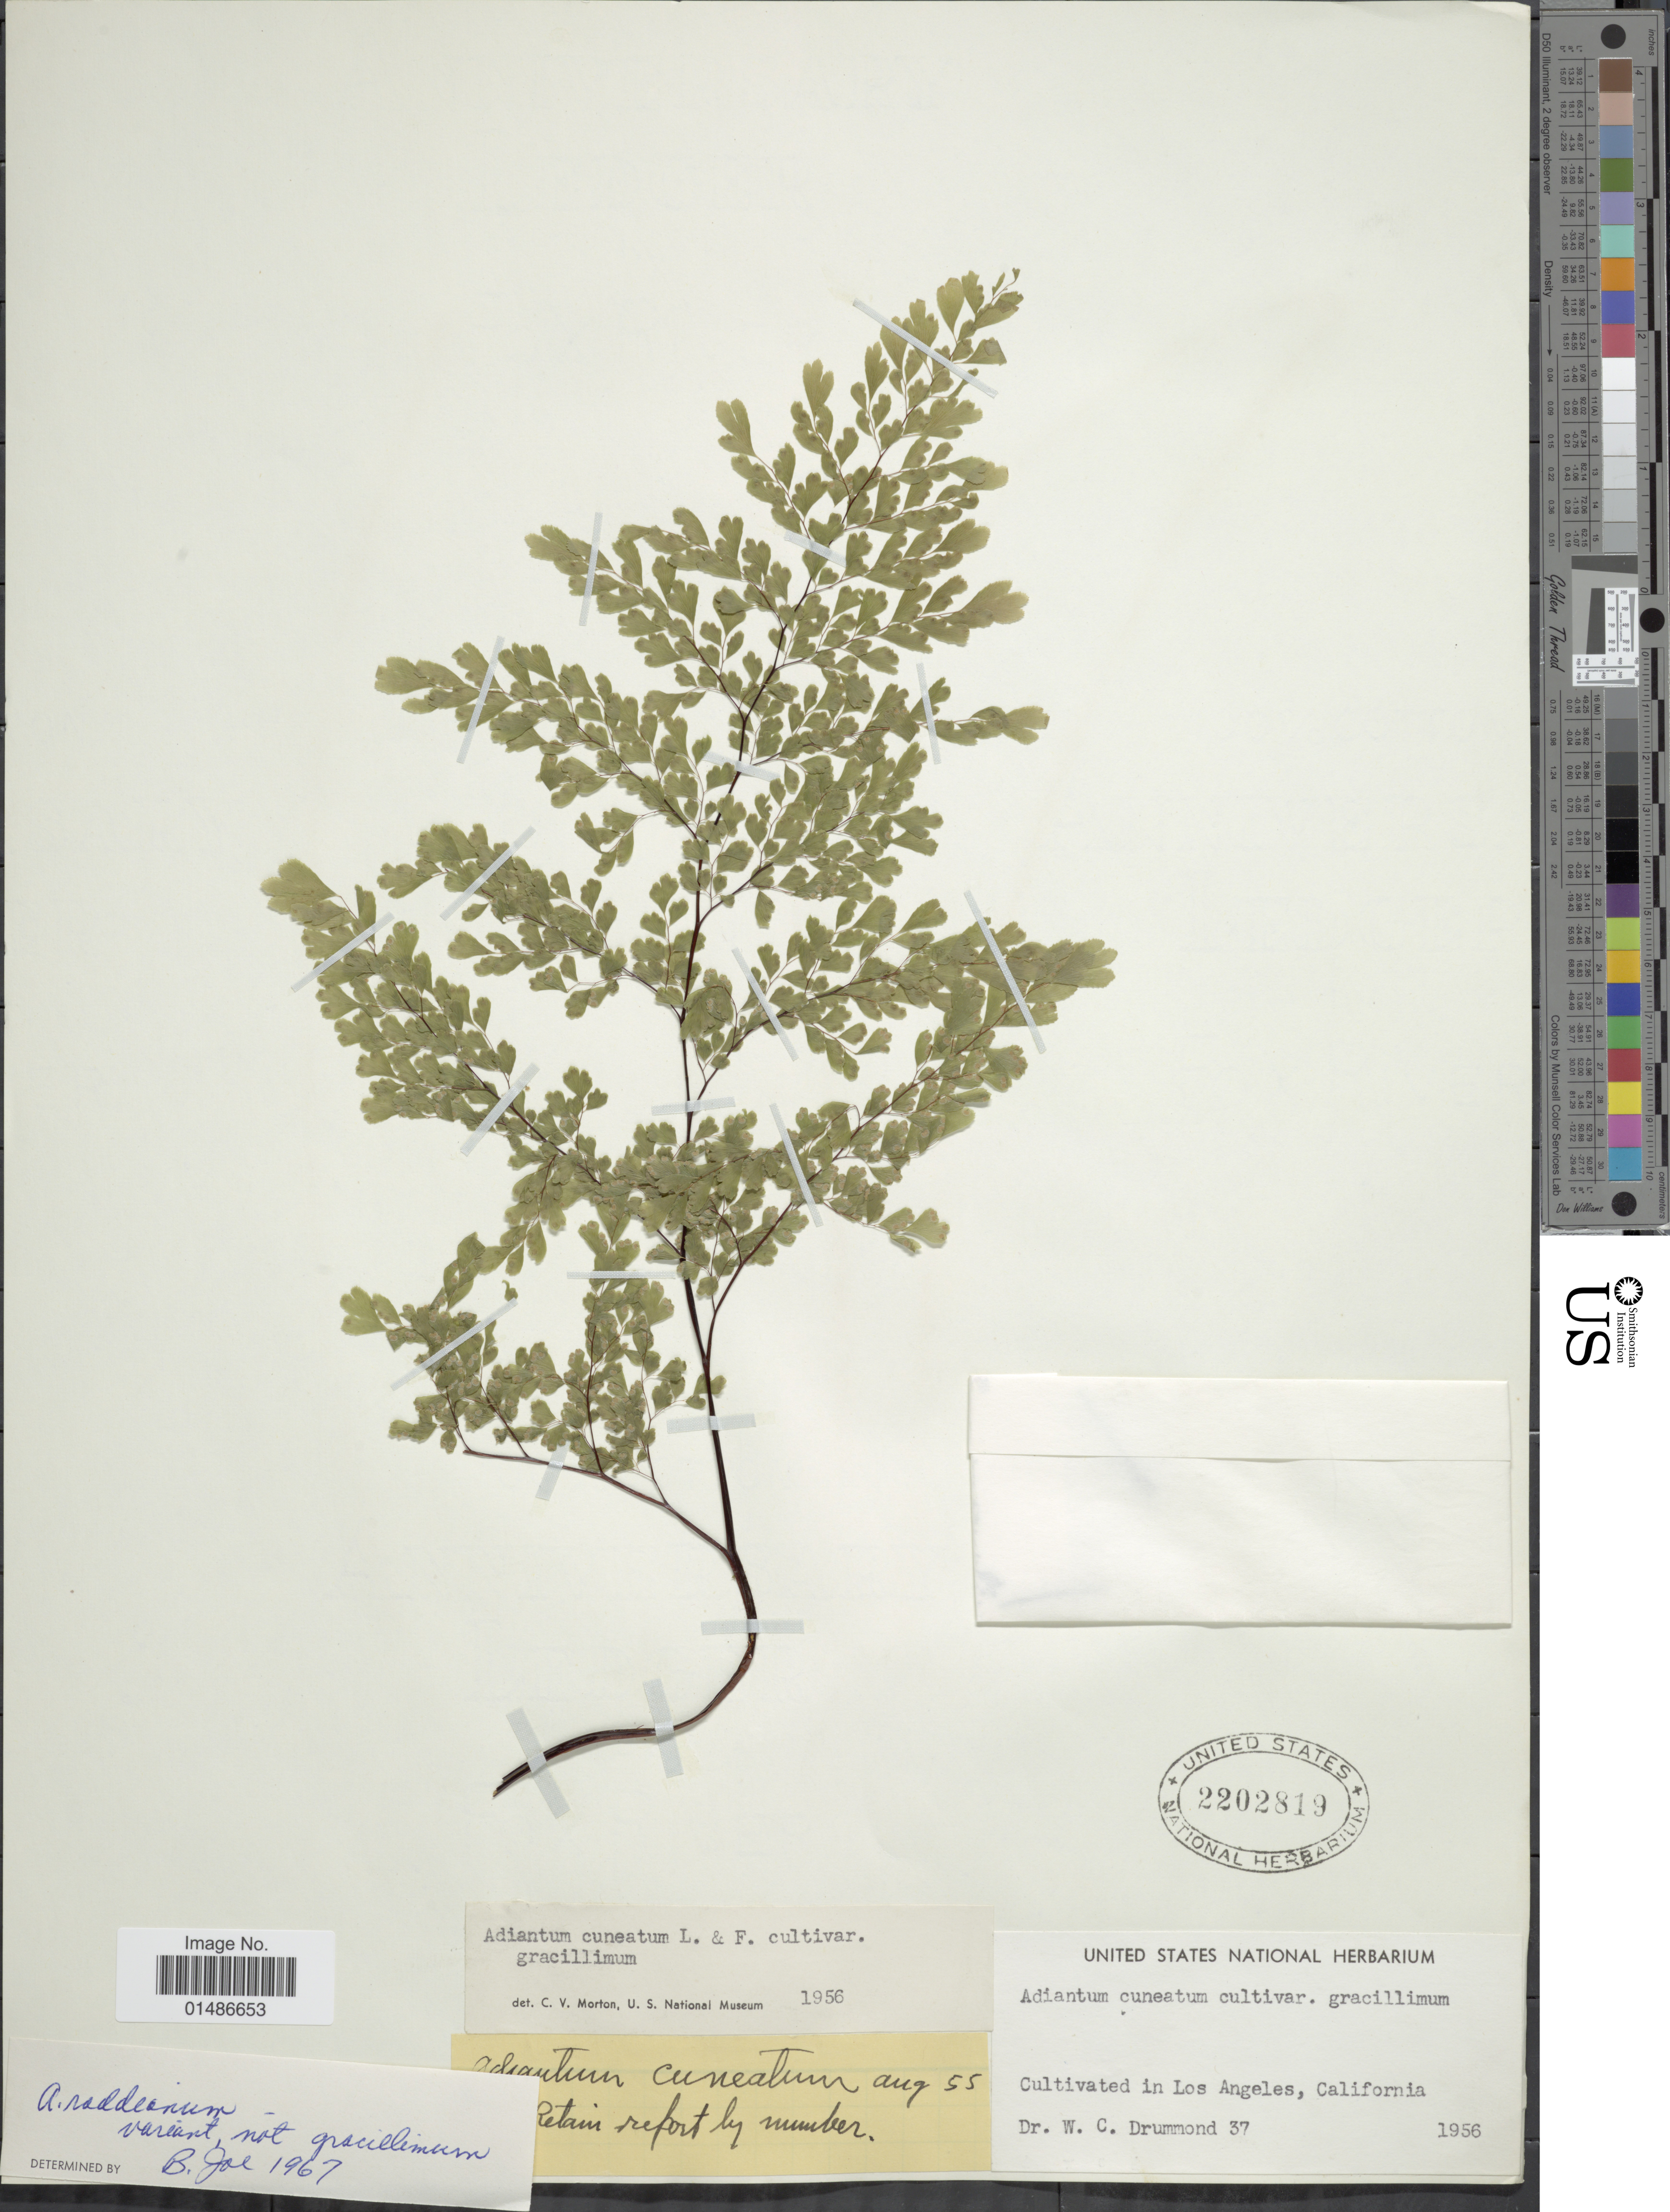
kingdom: Plantae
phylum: Tracheophyta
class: Polypodiopsida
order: Polypodiales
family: Pteridaceae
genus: Adiantum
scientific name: Adiantum raddianum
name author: C. Presl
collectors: W. Drummond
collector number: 37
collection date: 1956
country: United States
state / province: California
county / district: Los Angeles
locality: Cultivated in Los Angeles, California.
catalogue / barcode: US 2202819